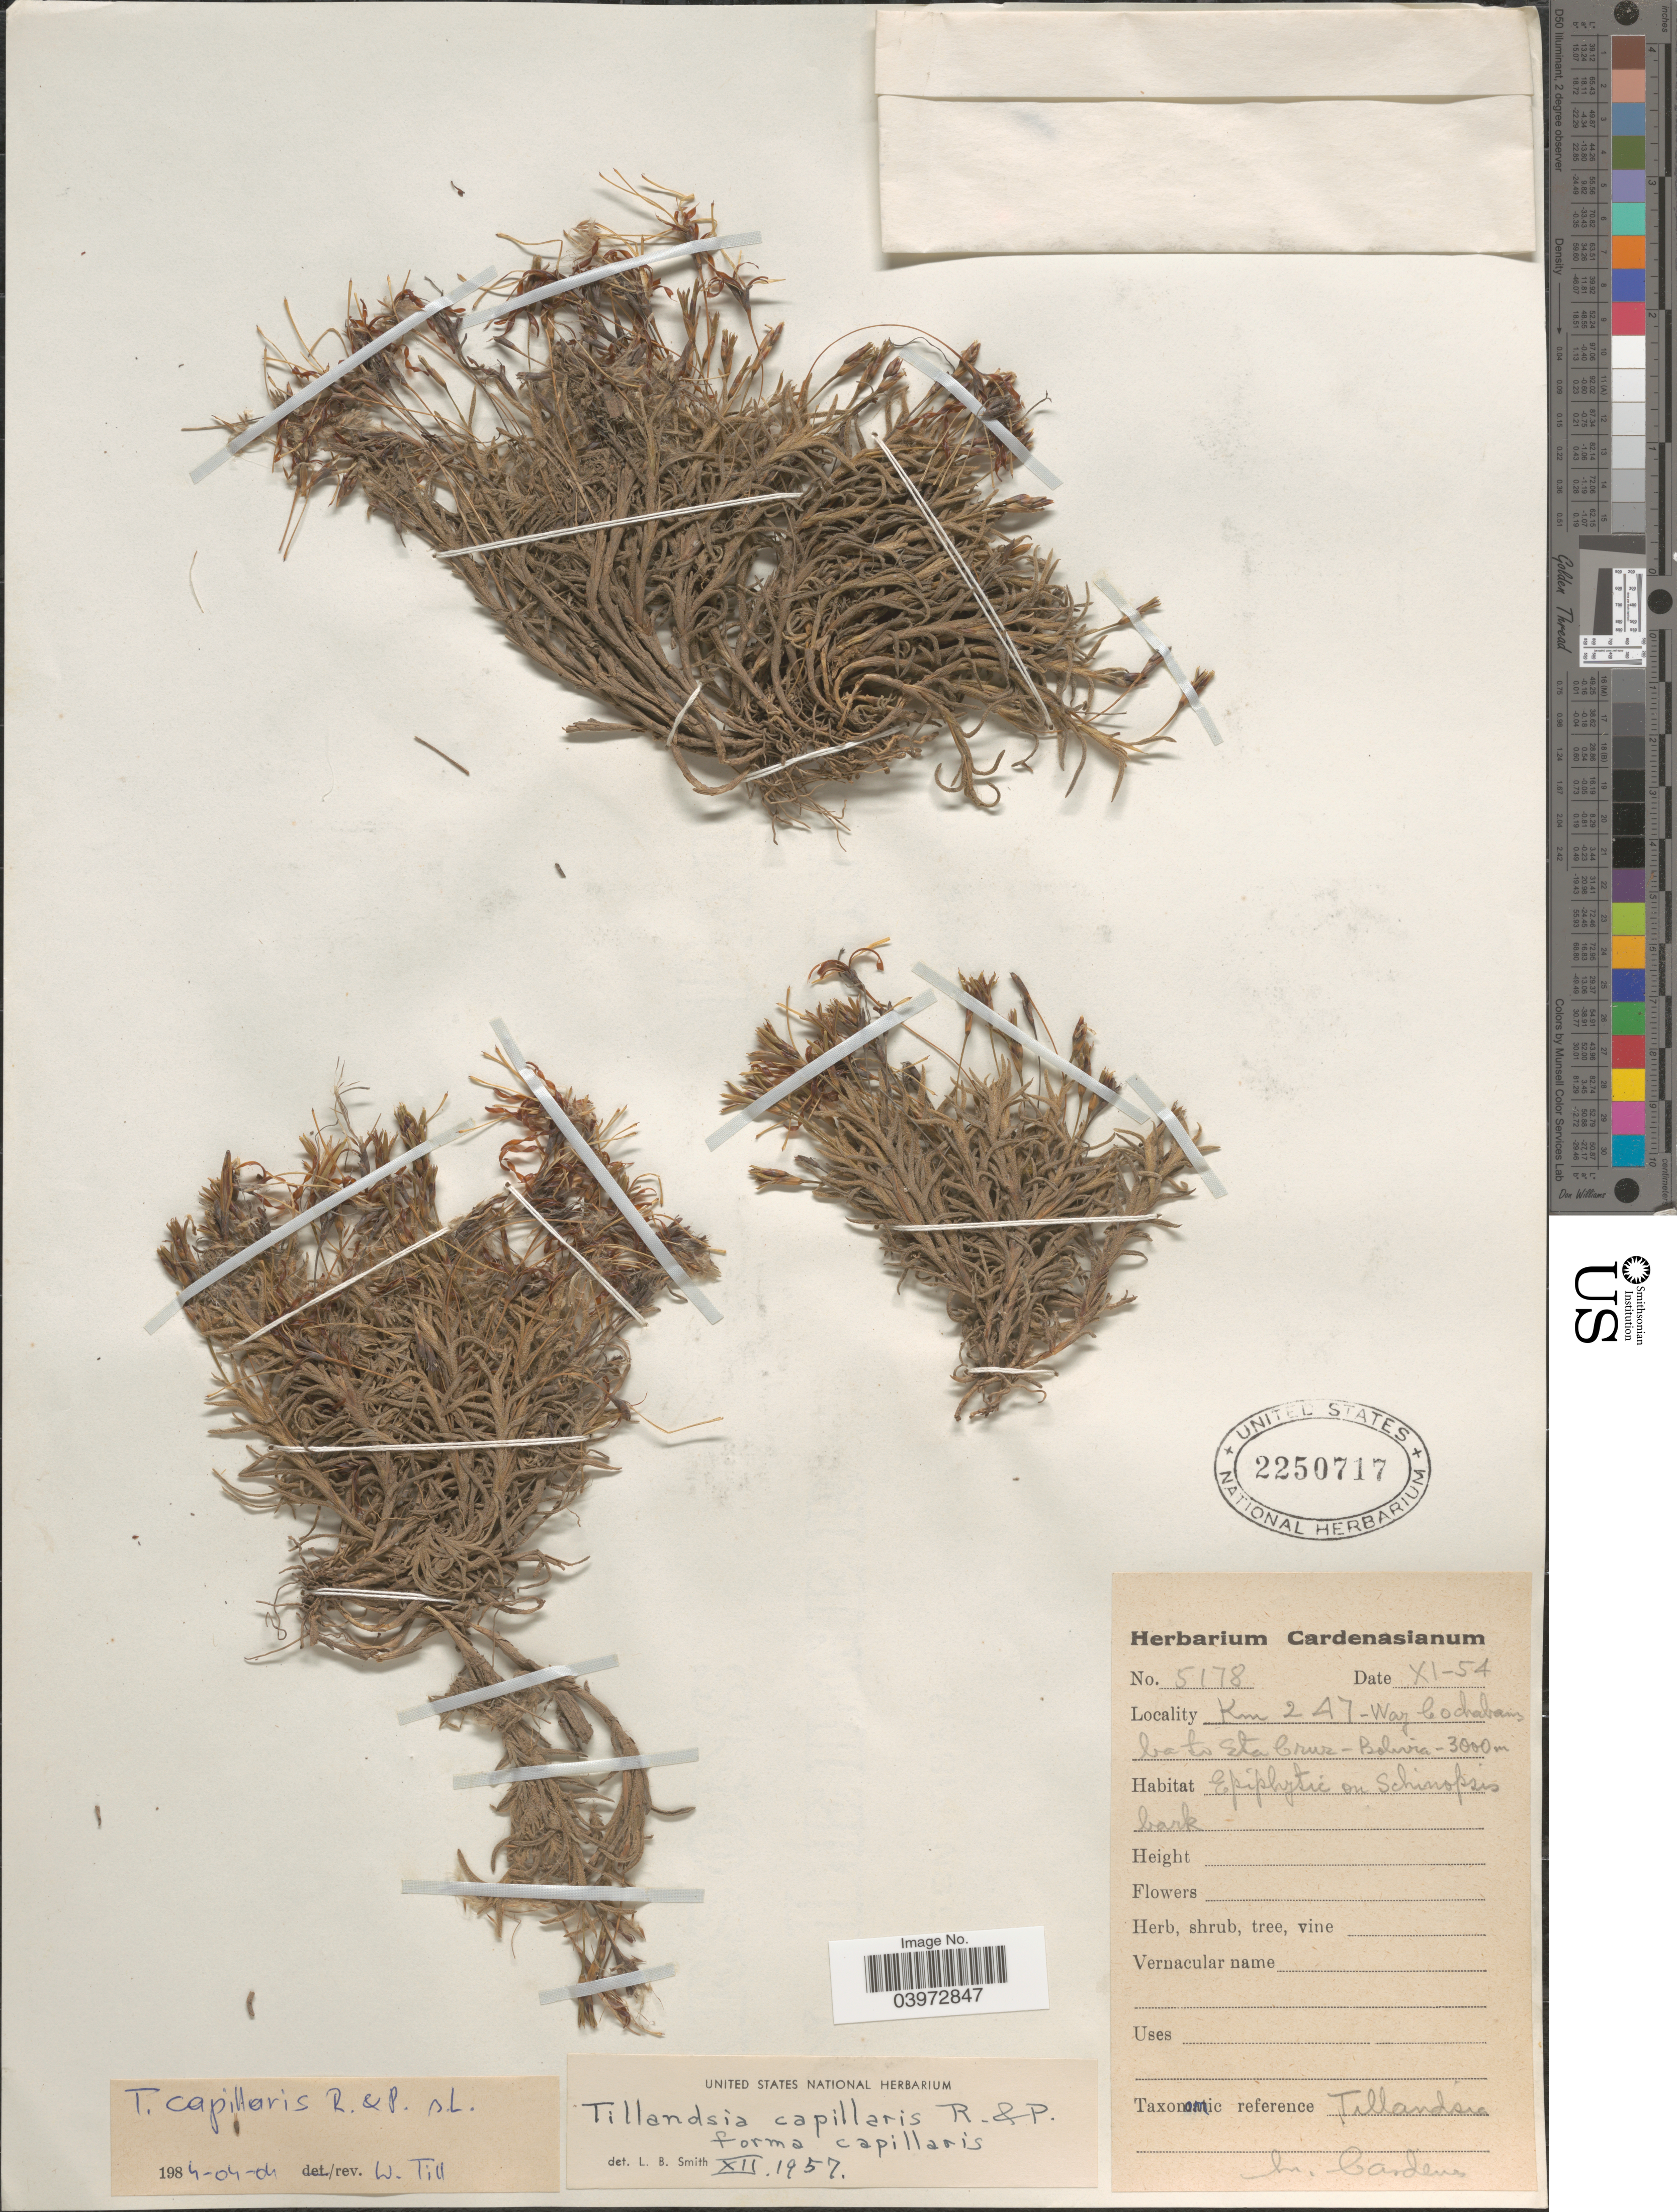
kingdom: Plantae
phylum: Tracheophyta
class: Liliopsida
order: Poales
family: Bromeliaceae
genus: Tillandsia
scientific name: Tillandsia capillaris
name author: Ruiz & Pav.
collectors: M. Cárdenas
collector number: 5178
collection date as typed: Transcribed d/m/y: /11/54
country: Bolivia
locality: Km 247- Way Cochabamba to Sta. Cruz.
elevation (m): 3000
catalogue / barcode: US 2250717